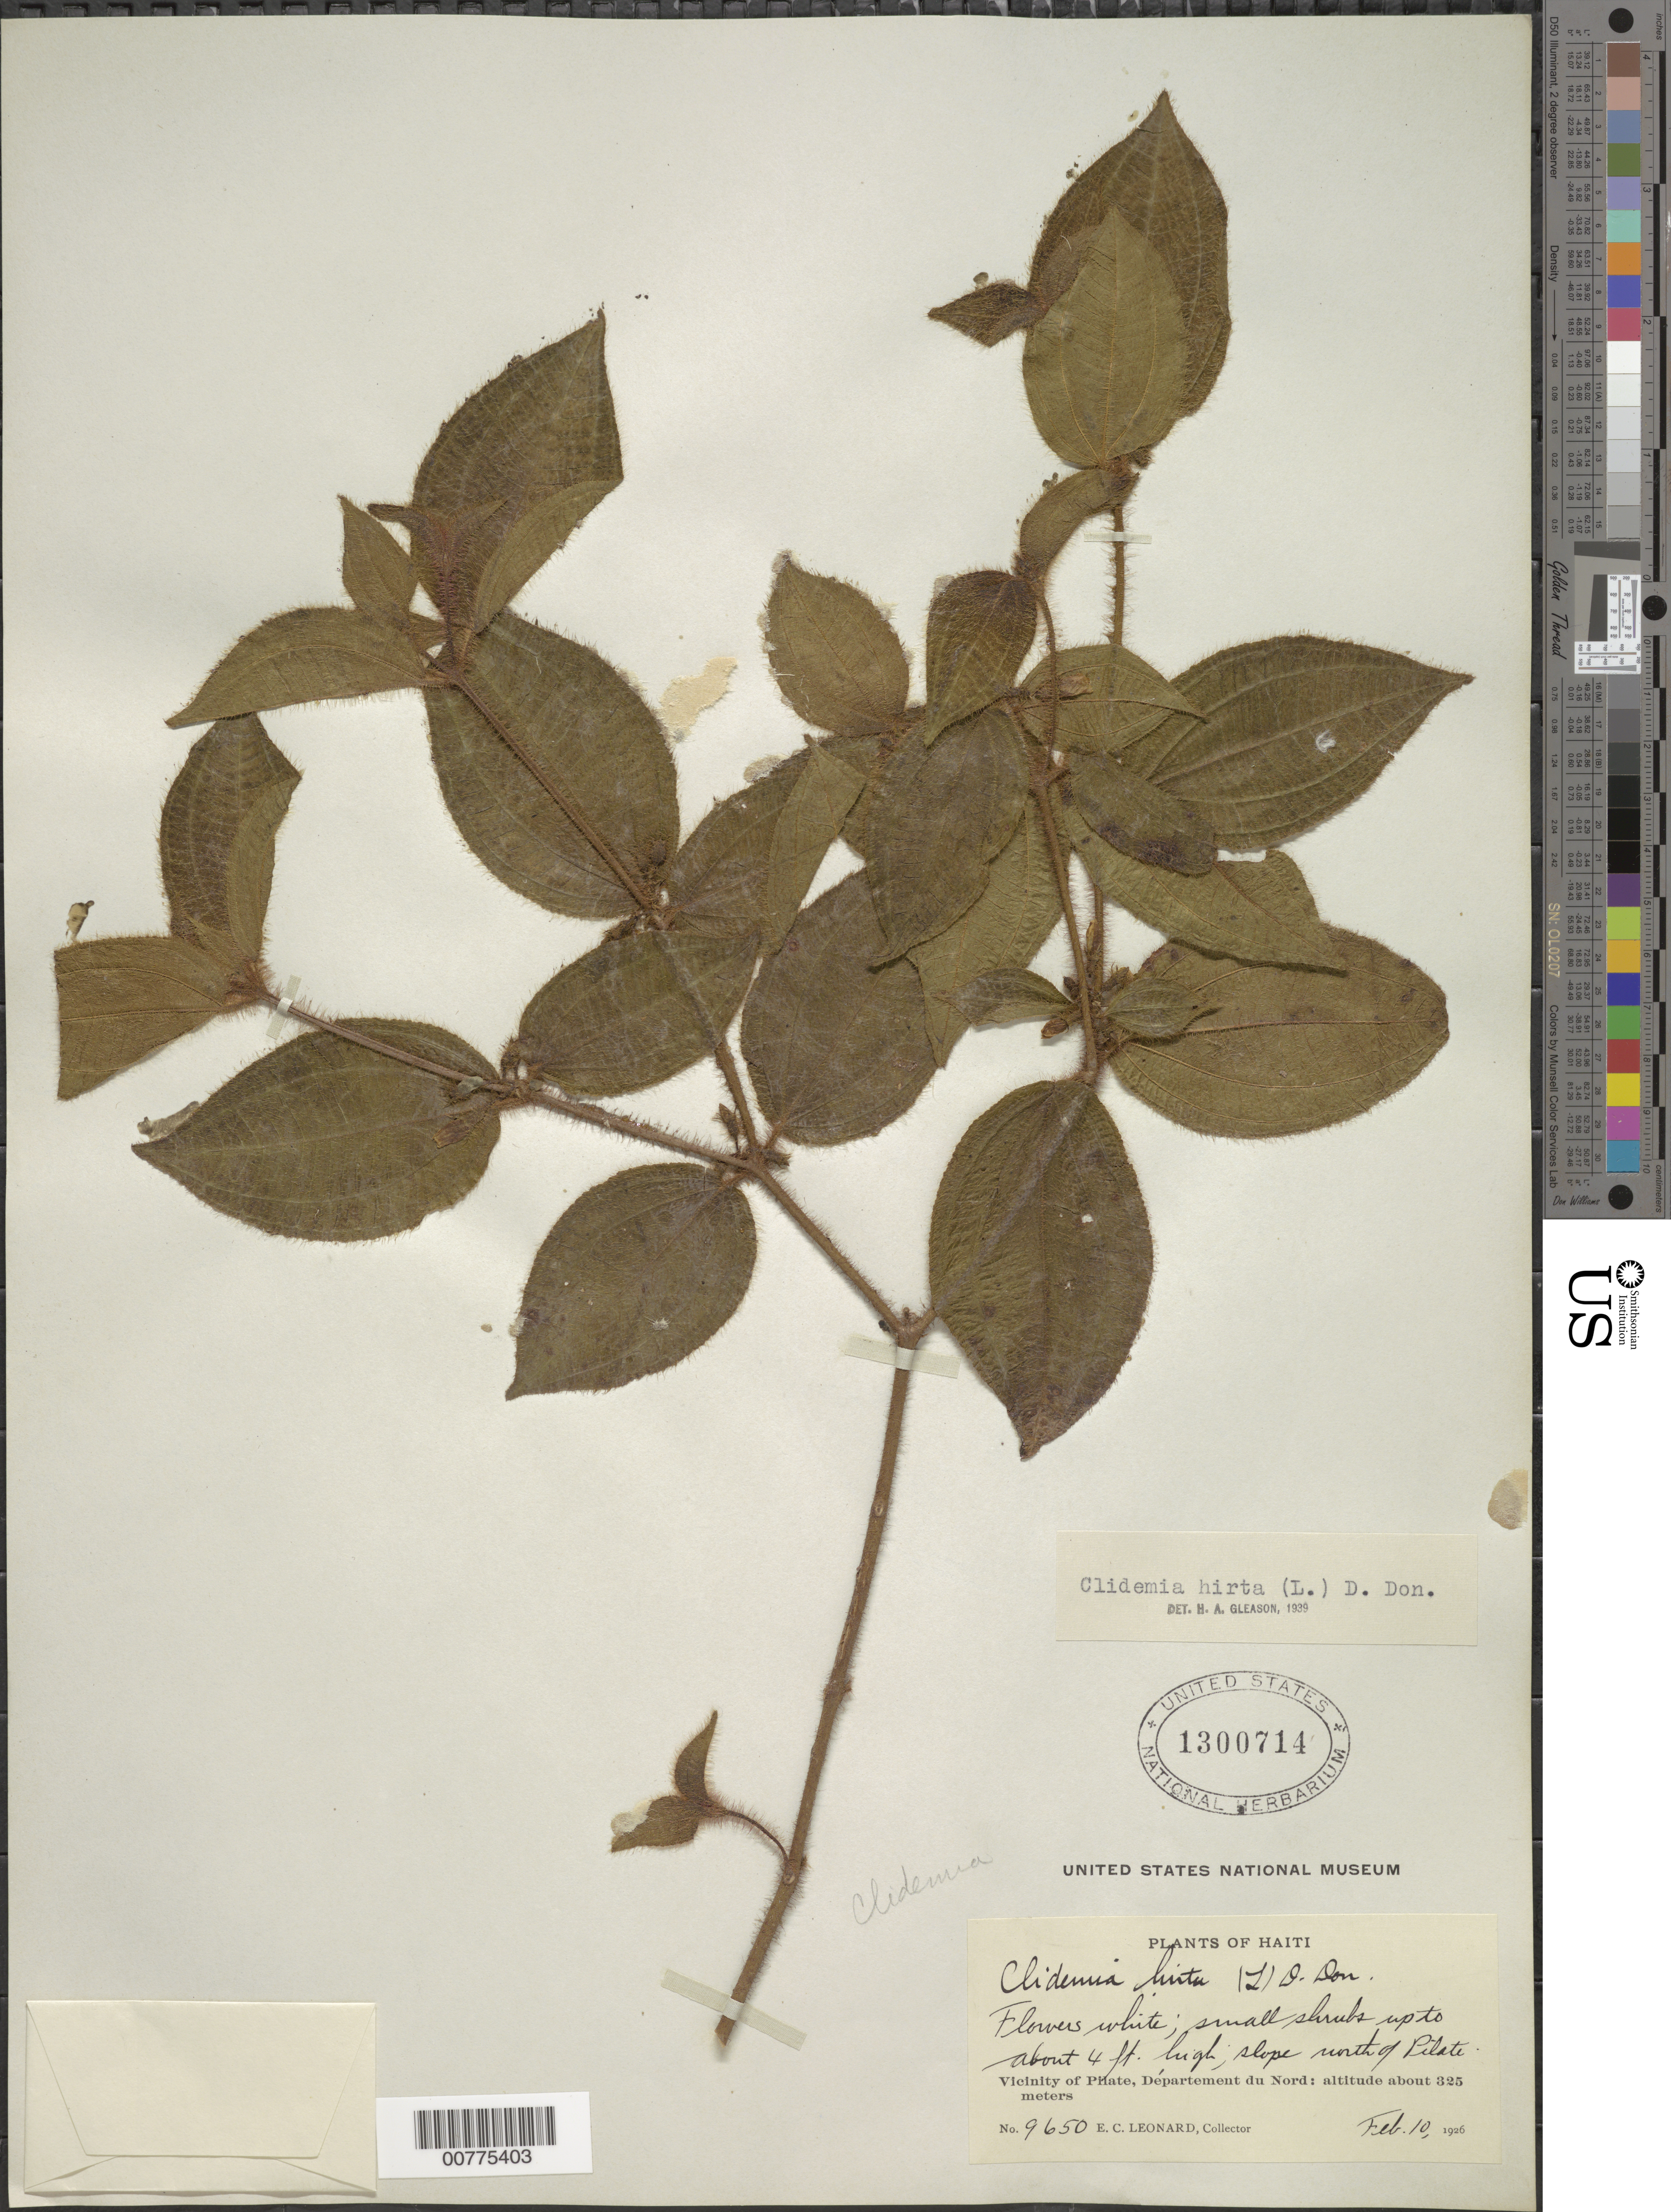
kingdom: Plantae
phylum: Tracheophyta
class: Magnoliopsida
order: Myrtales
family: Melastomataceae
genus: Clidemia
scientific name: Clidemia hirta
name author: (L.) D. Don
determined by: Gleason, H. A.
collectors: E. C. Leonard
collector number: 9650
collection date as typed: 10 Feb 1926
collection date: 1926-02-10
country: Haiti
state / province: Nord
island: Hispaniola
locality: Vicinity of Pilate, slope north of Pilate.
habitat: Slope.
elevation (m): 325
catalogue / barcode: US 1300714